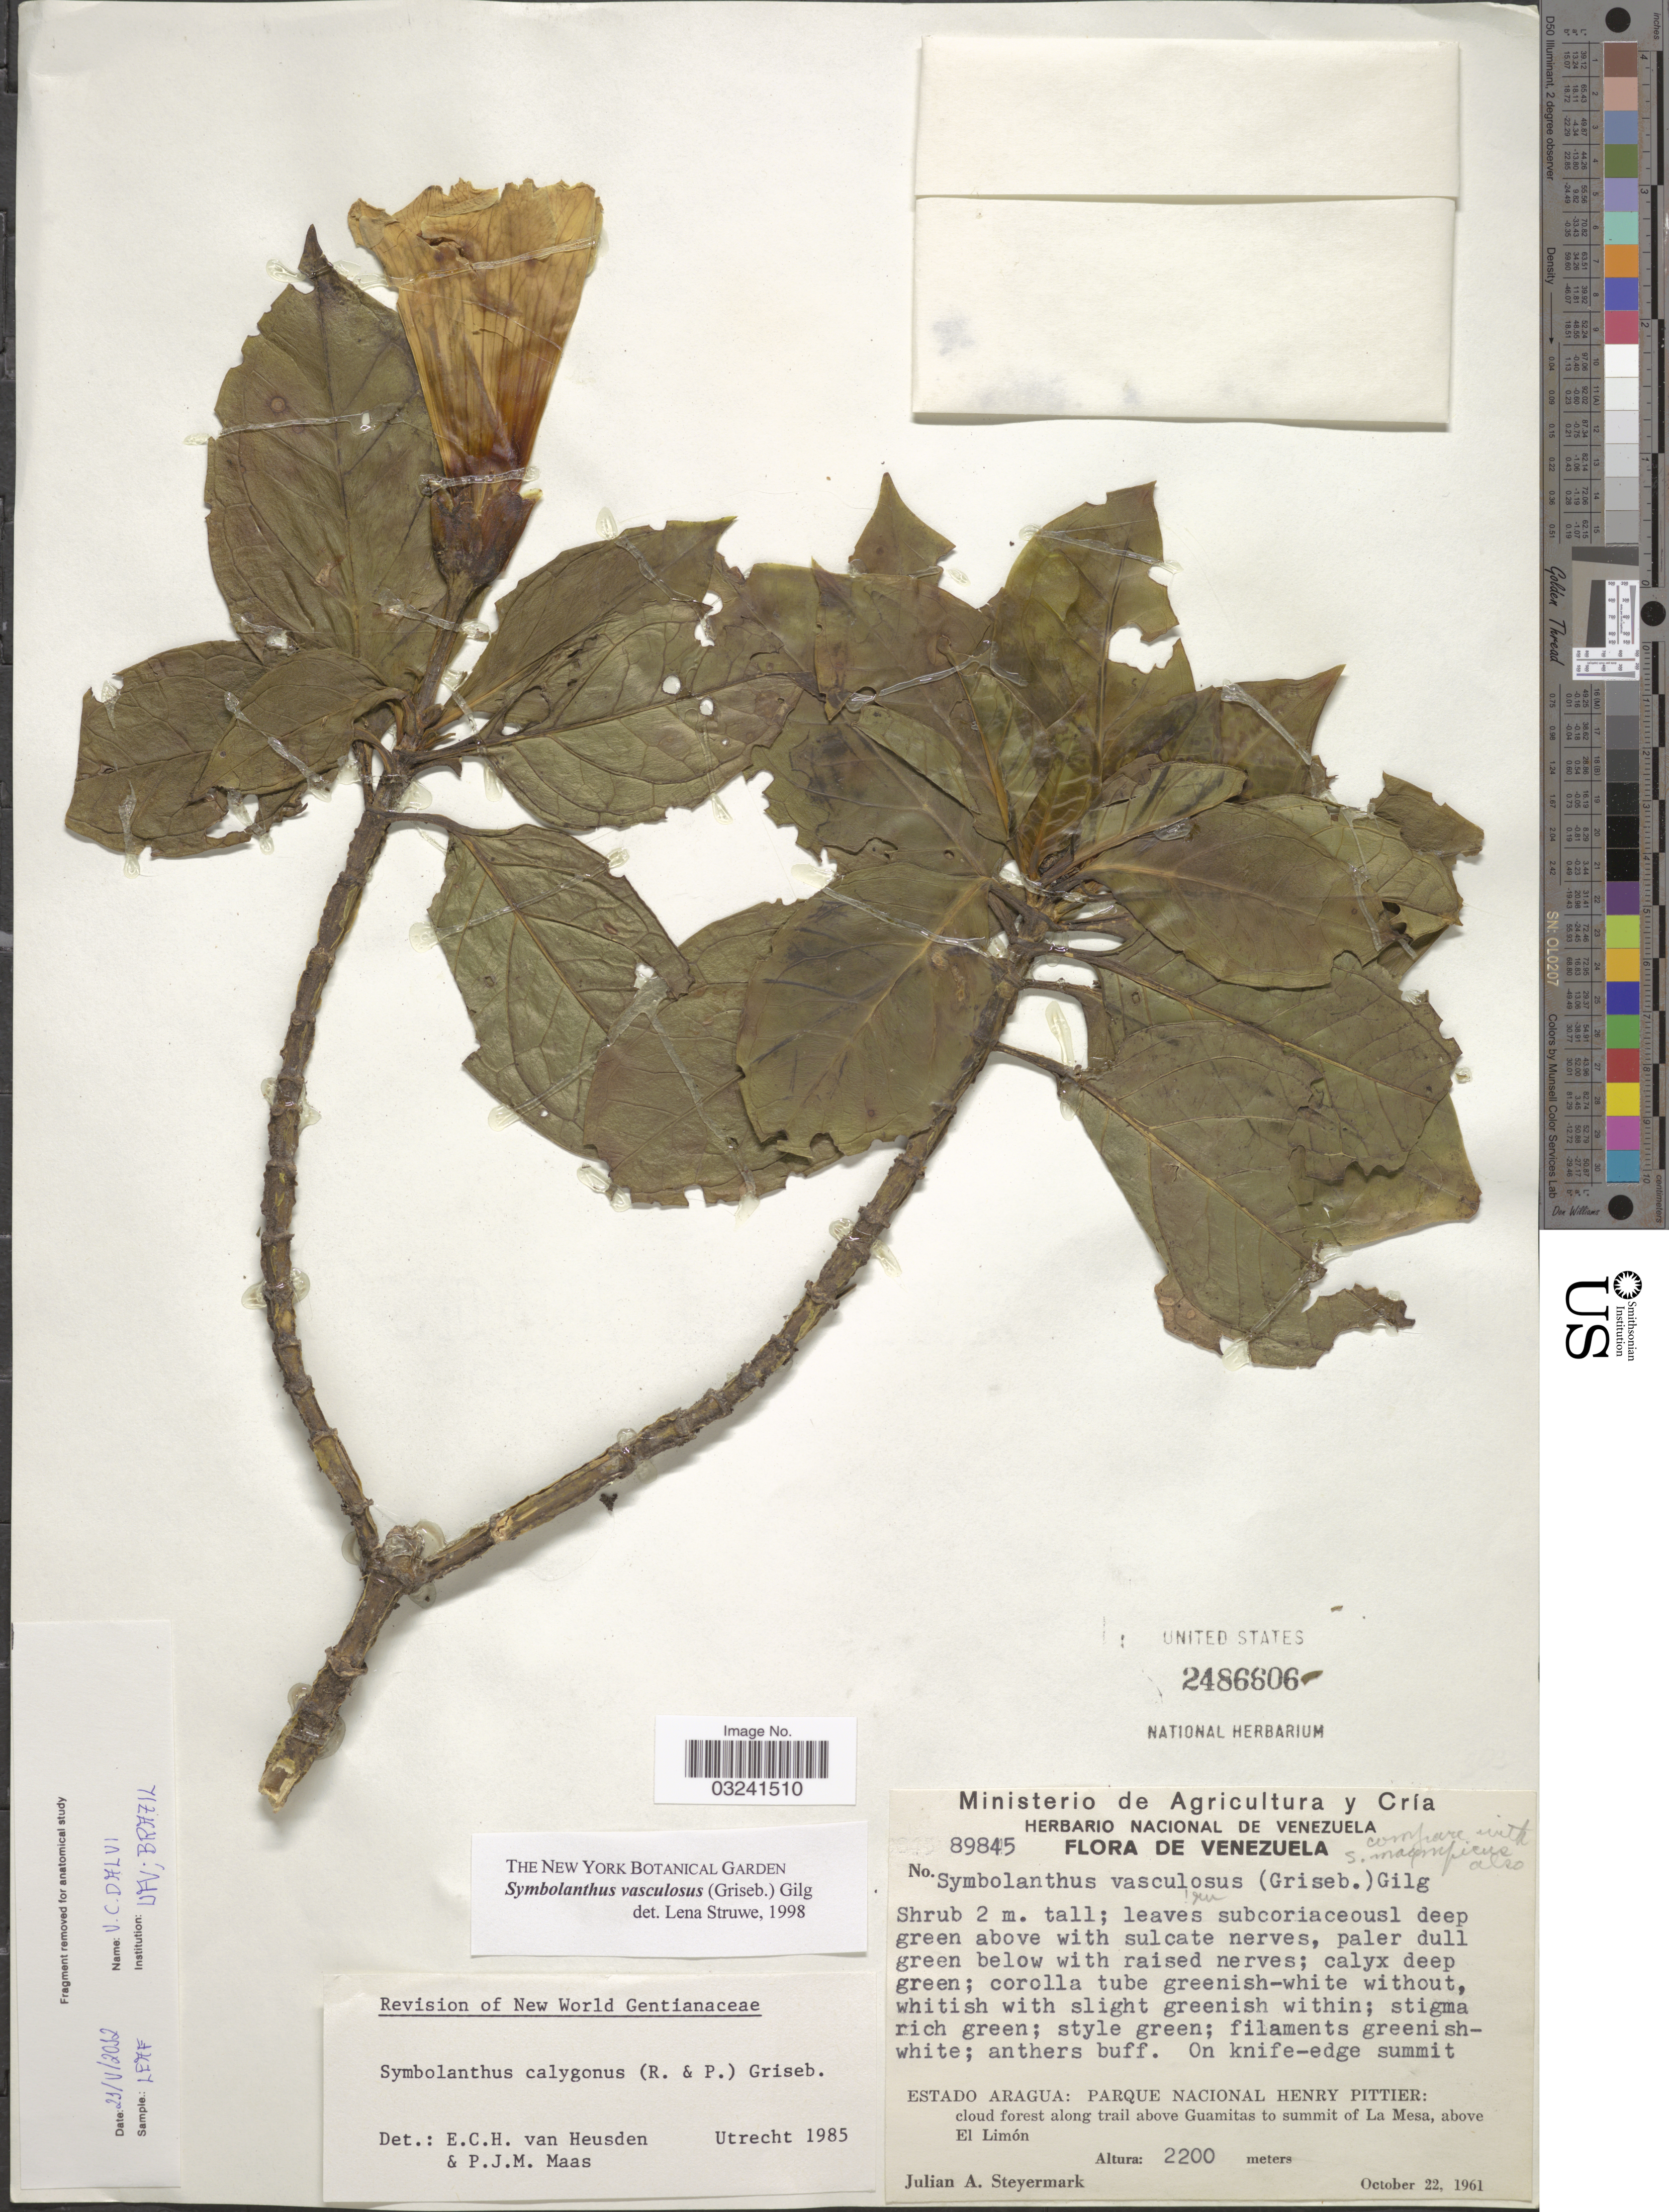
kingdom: Plantae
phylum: Tracheophyta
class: Magnoliopsida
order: Gentianales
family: Gentianaceae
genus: Symbolanthus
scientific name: Symbolanthus vasculosus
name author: (Griseb.) Gilg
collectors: J. Steyermark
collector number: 89845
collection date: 1961-10-22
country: Venezuela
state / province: Aragua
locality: Estado Aragua: Parque Nacional Henry Pittier: cloud forest along trail above Guamitas to summit of La Mesa, above El Limón.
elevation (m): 2200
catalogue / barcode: US 2486606